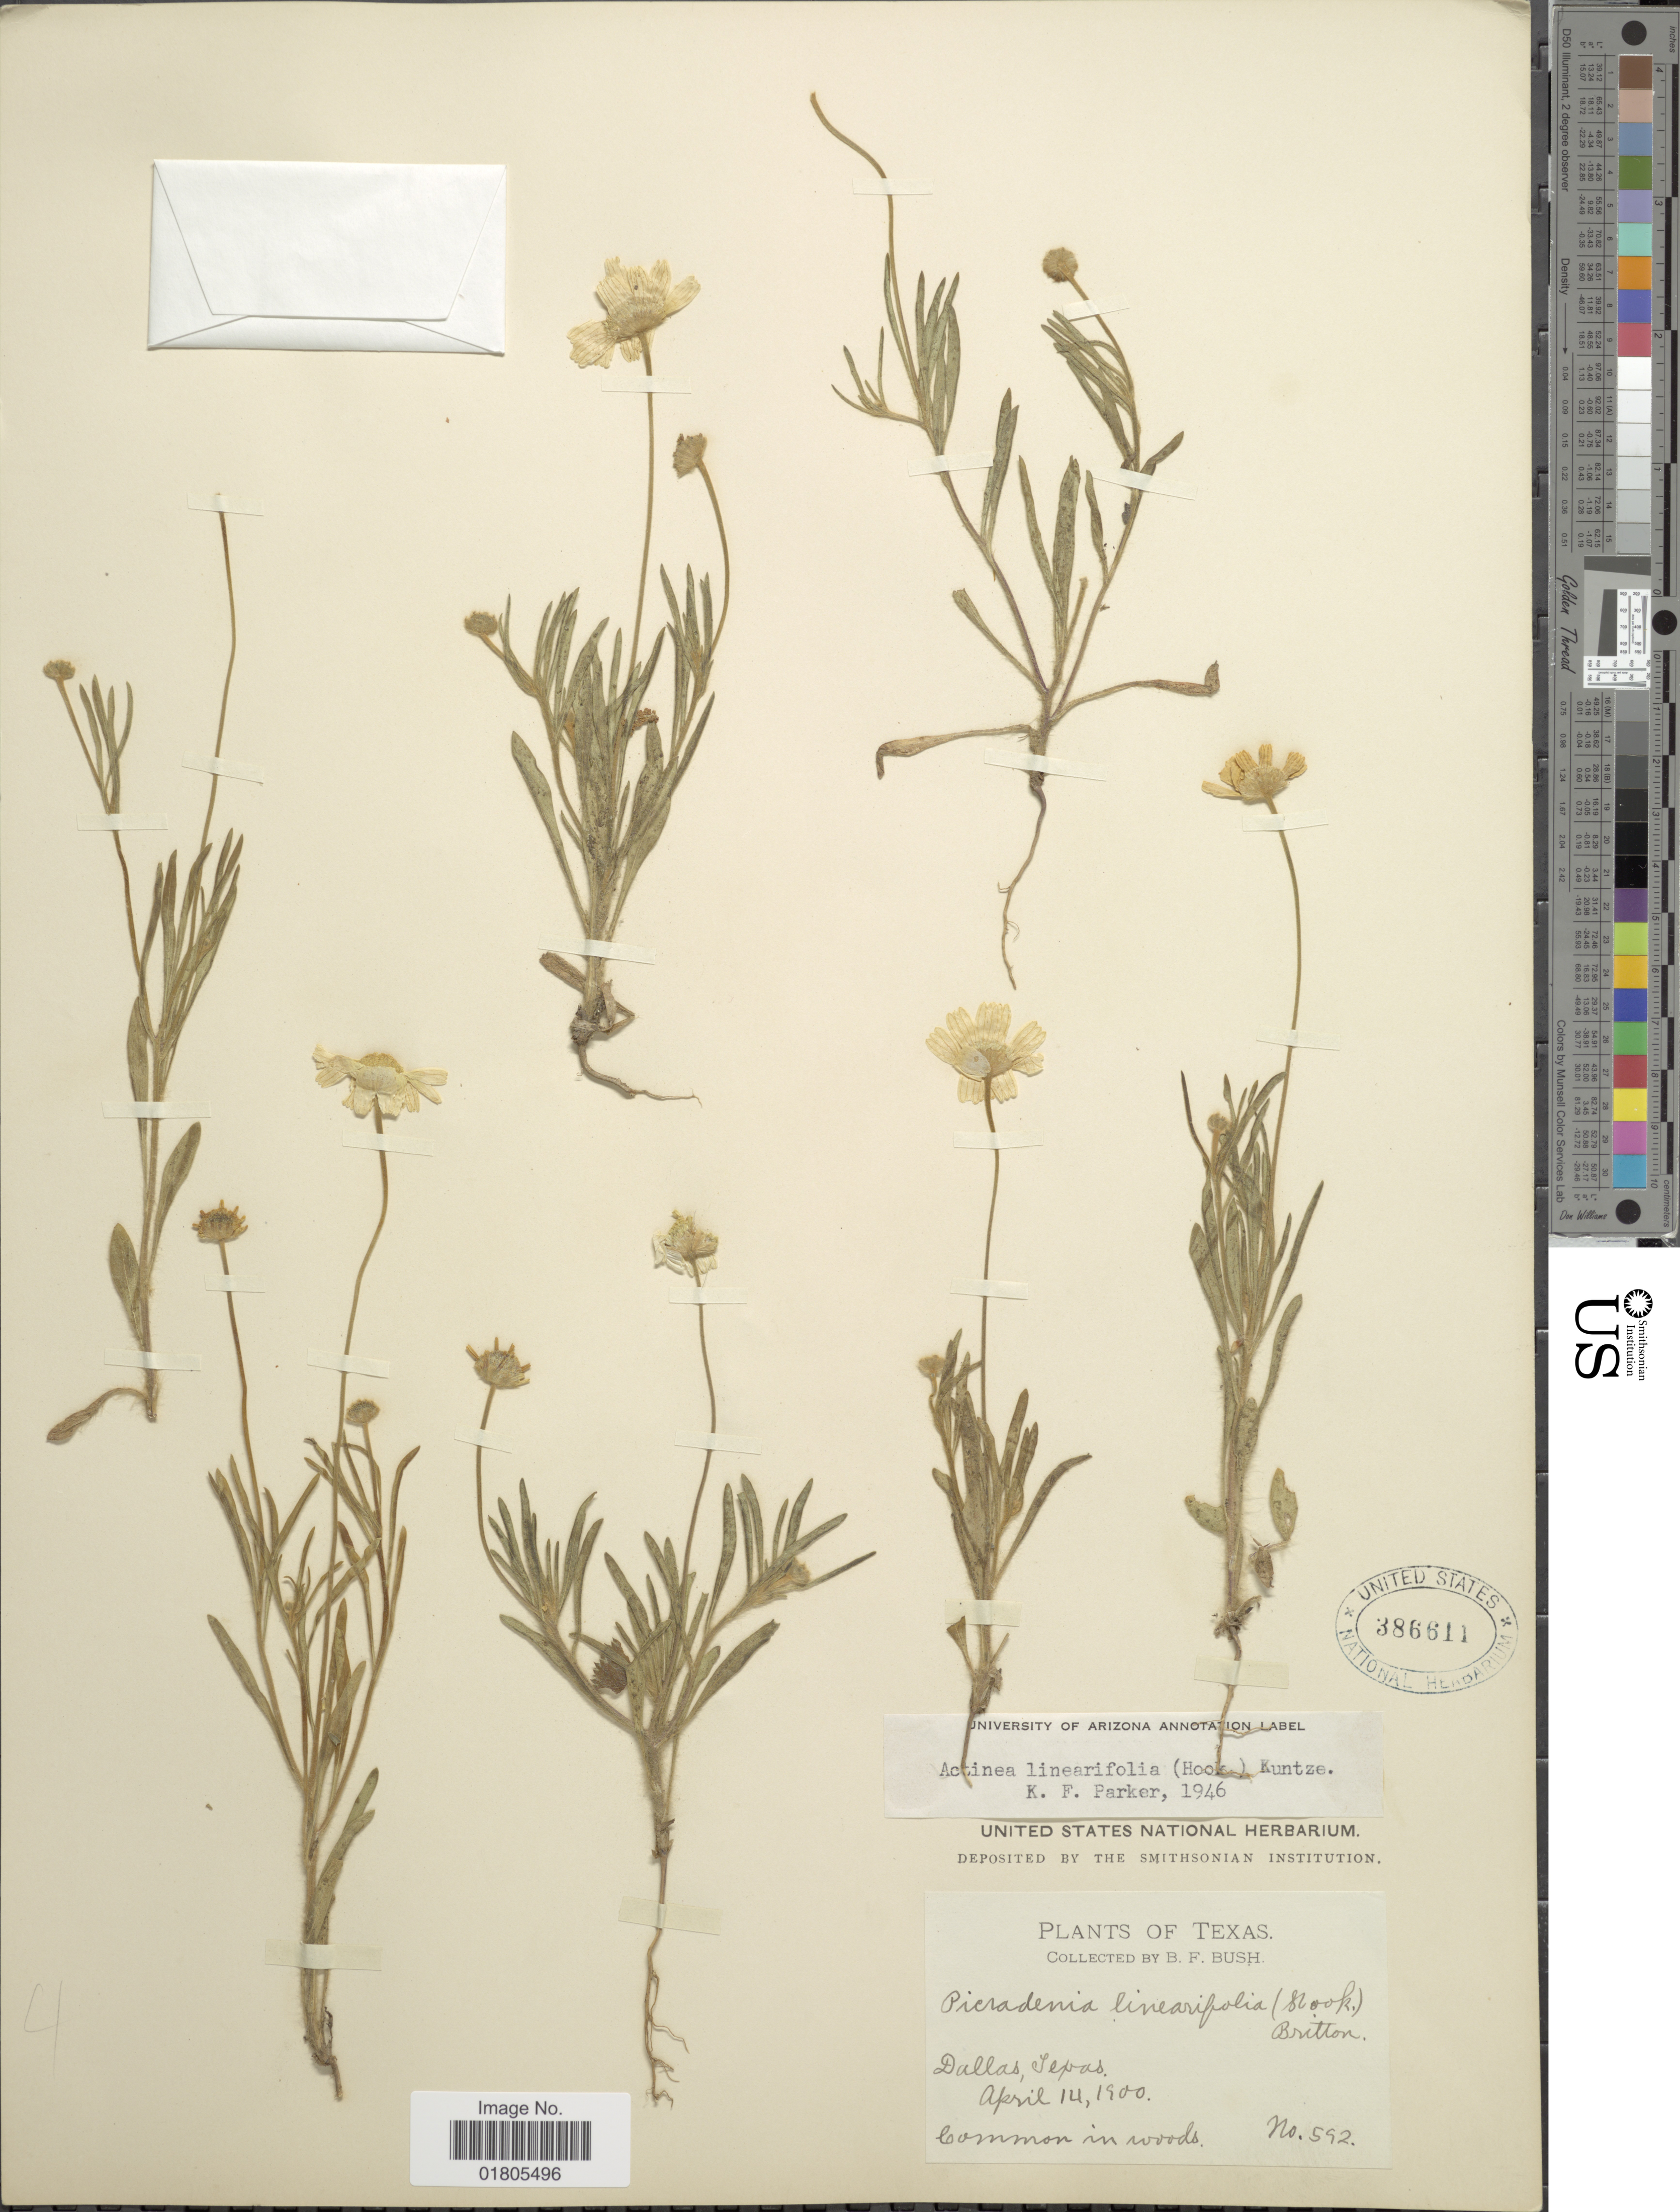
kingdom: Plantae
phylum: Tracheophyta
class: Magnoliopsida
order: Asterales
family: Asteraceae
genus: Actinea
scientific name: Actinea linearifolia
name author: (Hook.) Kuntze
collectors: B. F. Bush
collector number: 592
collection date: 1900-04-14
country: United States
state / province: Texas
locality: Dallas, Texas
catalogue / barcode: US 386611